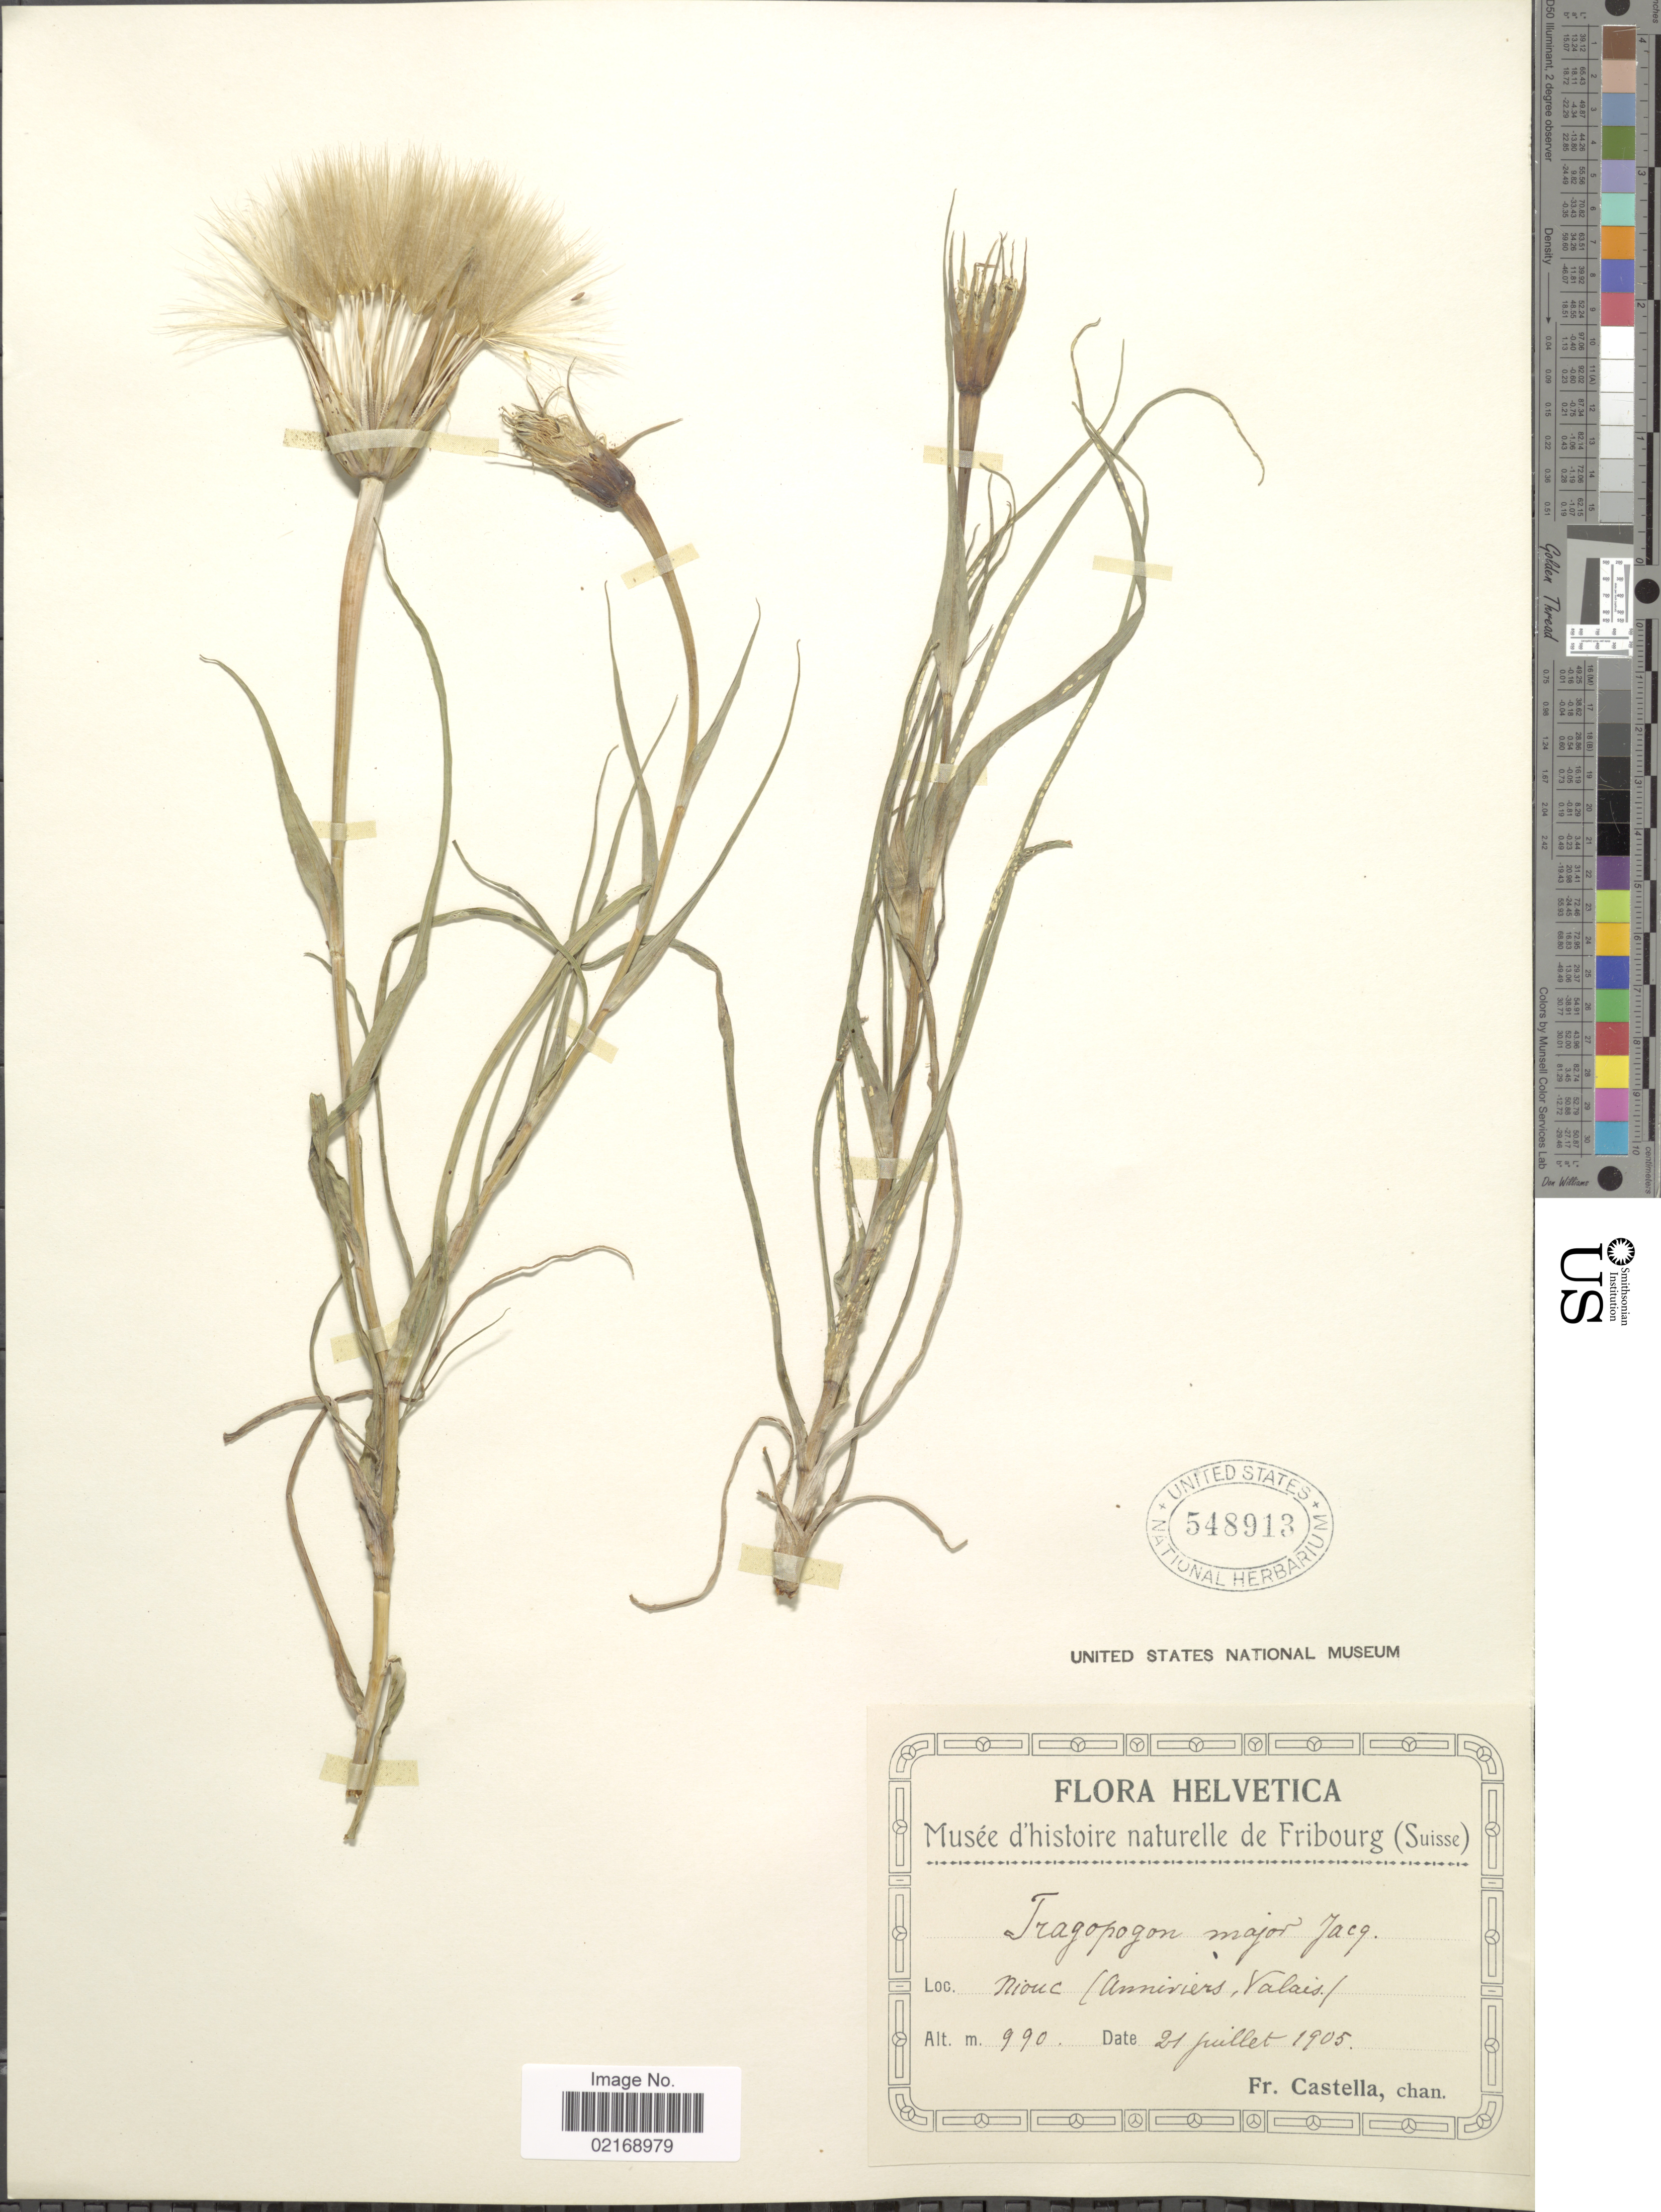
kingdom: Plantae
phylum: Tracheophyta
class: Magnoliopsida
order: Asterales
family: Asteraceae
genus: Tragopogon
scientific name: Tragopogon dubius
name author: Scop.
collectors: Fr. Castella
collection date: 1905-07-21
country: Switzerland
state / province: Valais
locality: Helvetica. niouc (Anniviers)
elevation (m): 990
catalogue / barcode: US 548913